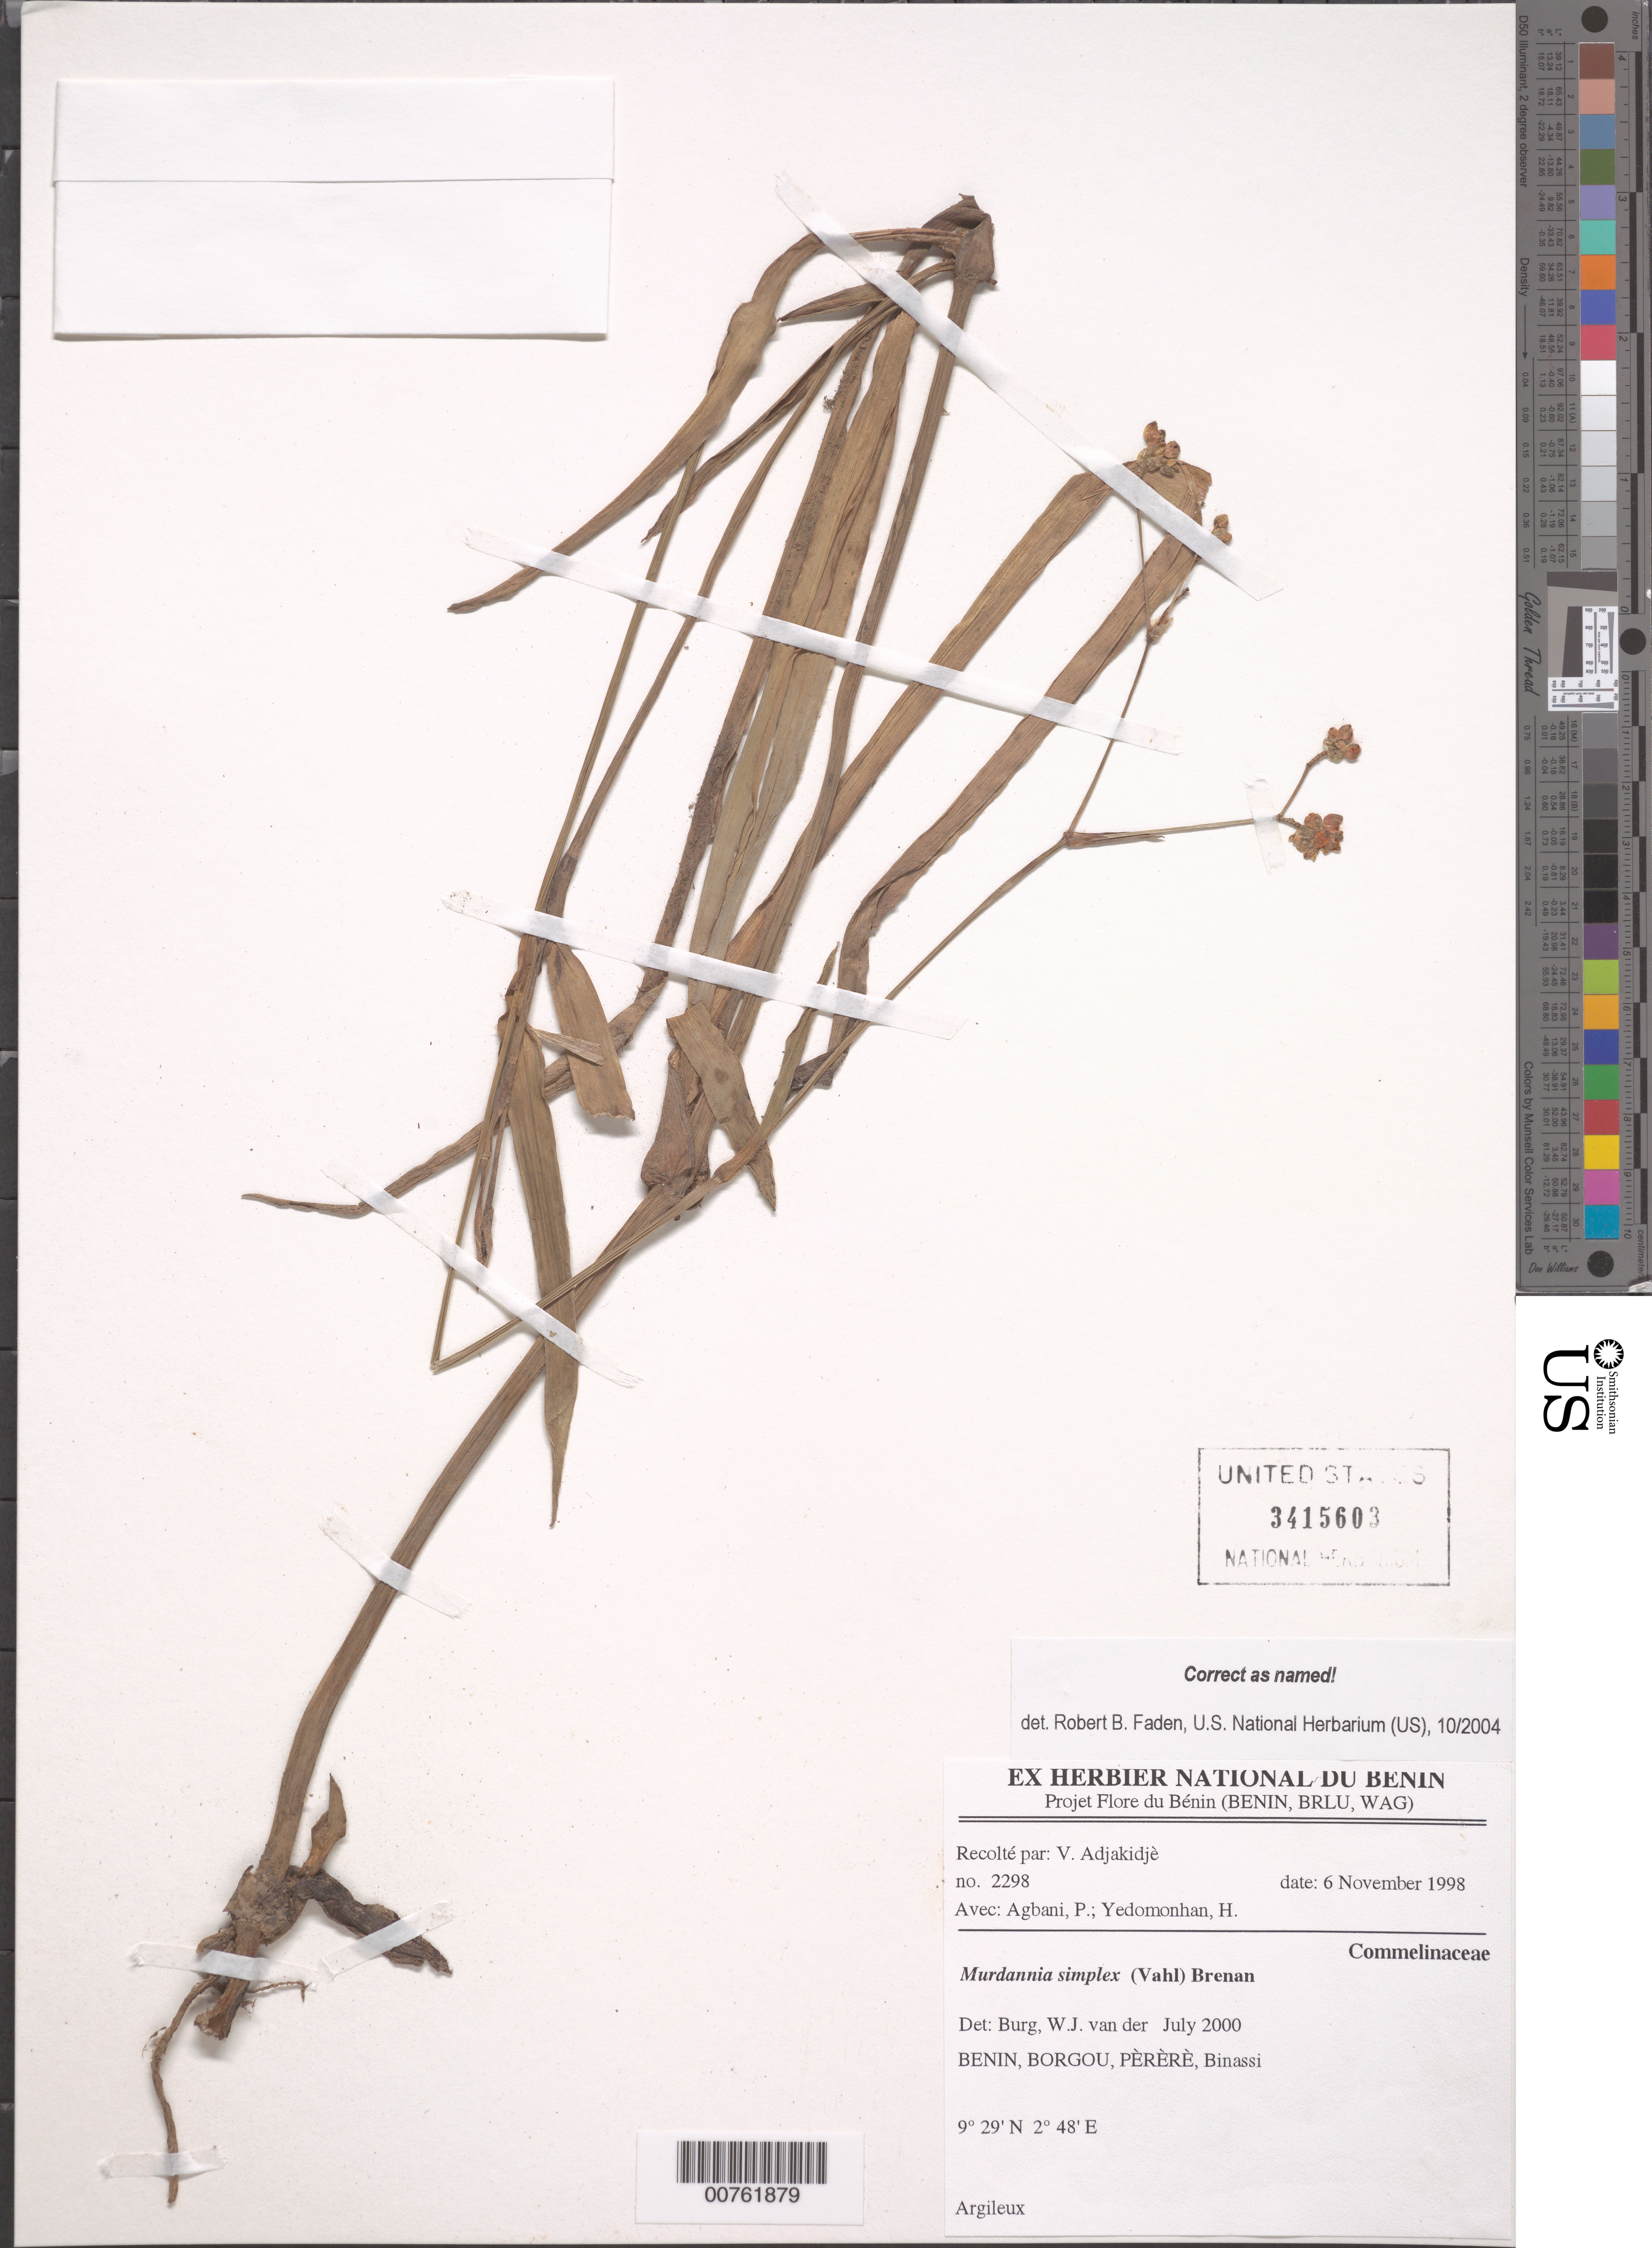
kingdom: Plantae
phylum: Tracheophyta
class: Liliopsida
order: Commelinales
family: Commelinaceae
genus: Murdannia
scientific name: Murdannia simplex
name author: (Vahl) Brenan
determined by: Faden, Robert B., (US), Smithsonian Institution - National Museum of Natural History (UNITED STATES)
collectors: V. Adjakidjè, P. Agbani & H. Yedomonhan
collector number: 2298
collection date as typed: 9 Nov 1998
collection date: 1998-11-09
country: Benin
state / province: Borgou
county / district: Perere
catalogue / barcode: US 3415603